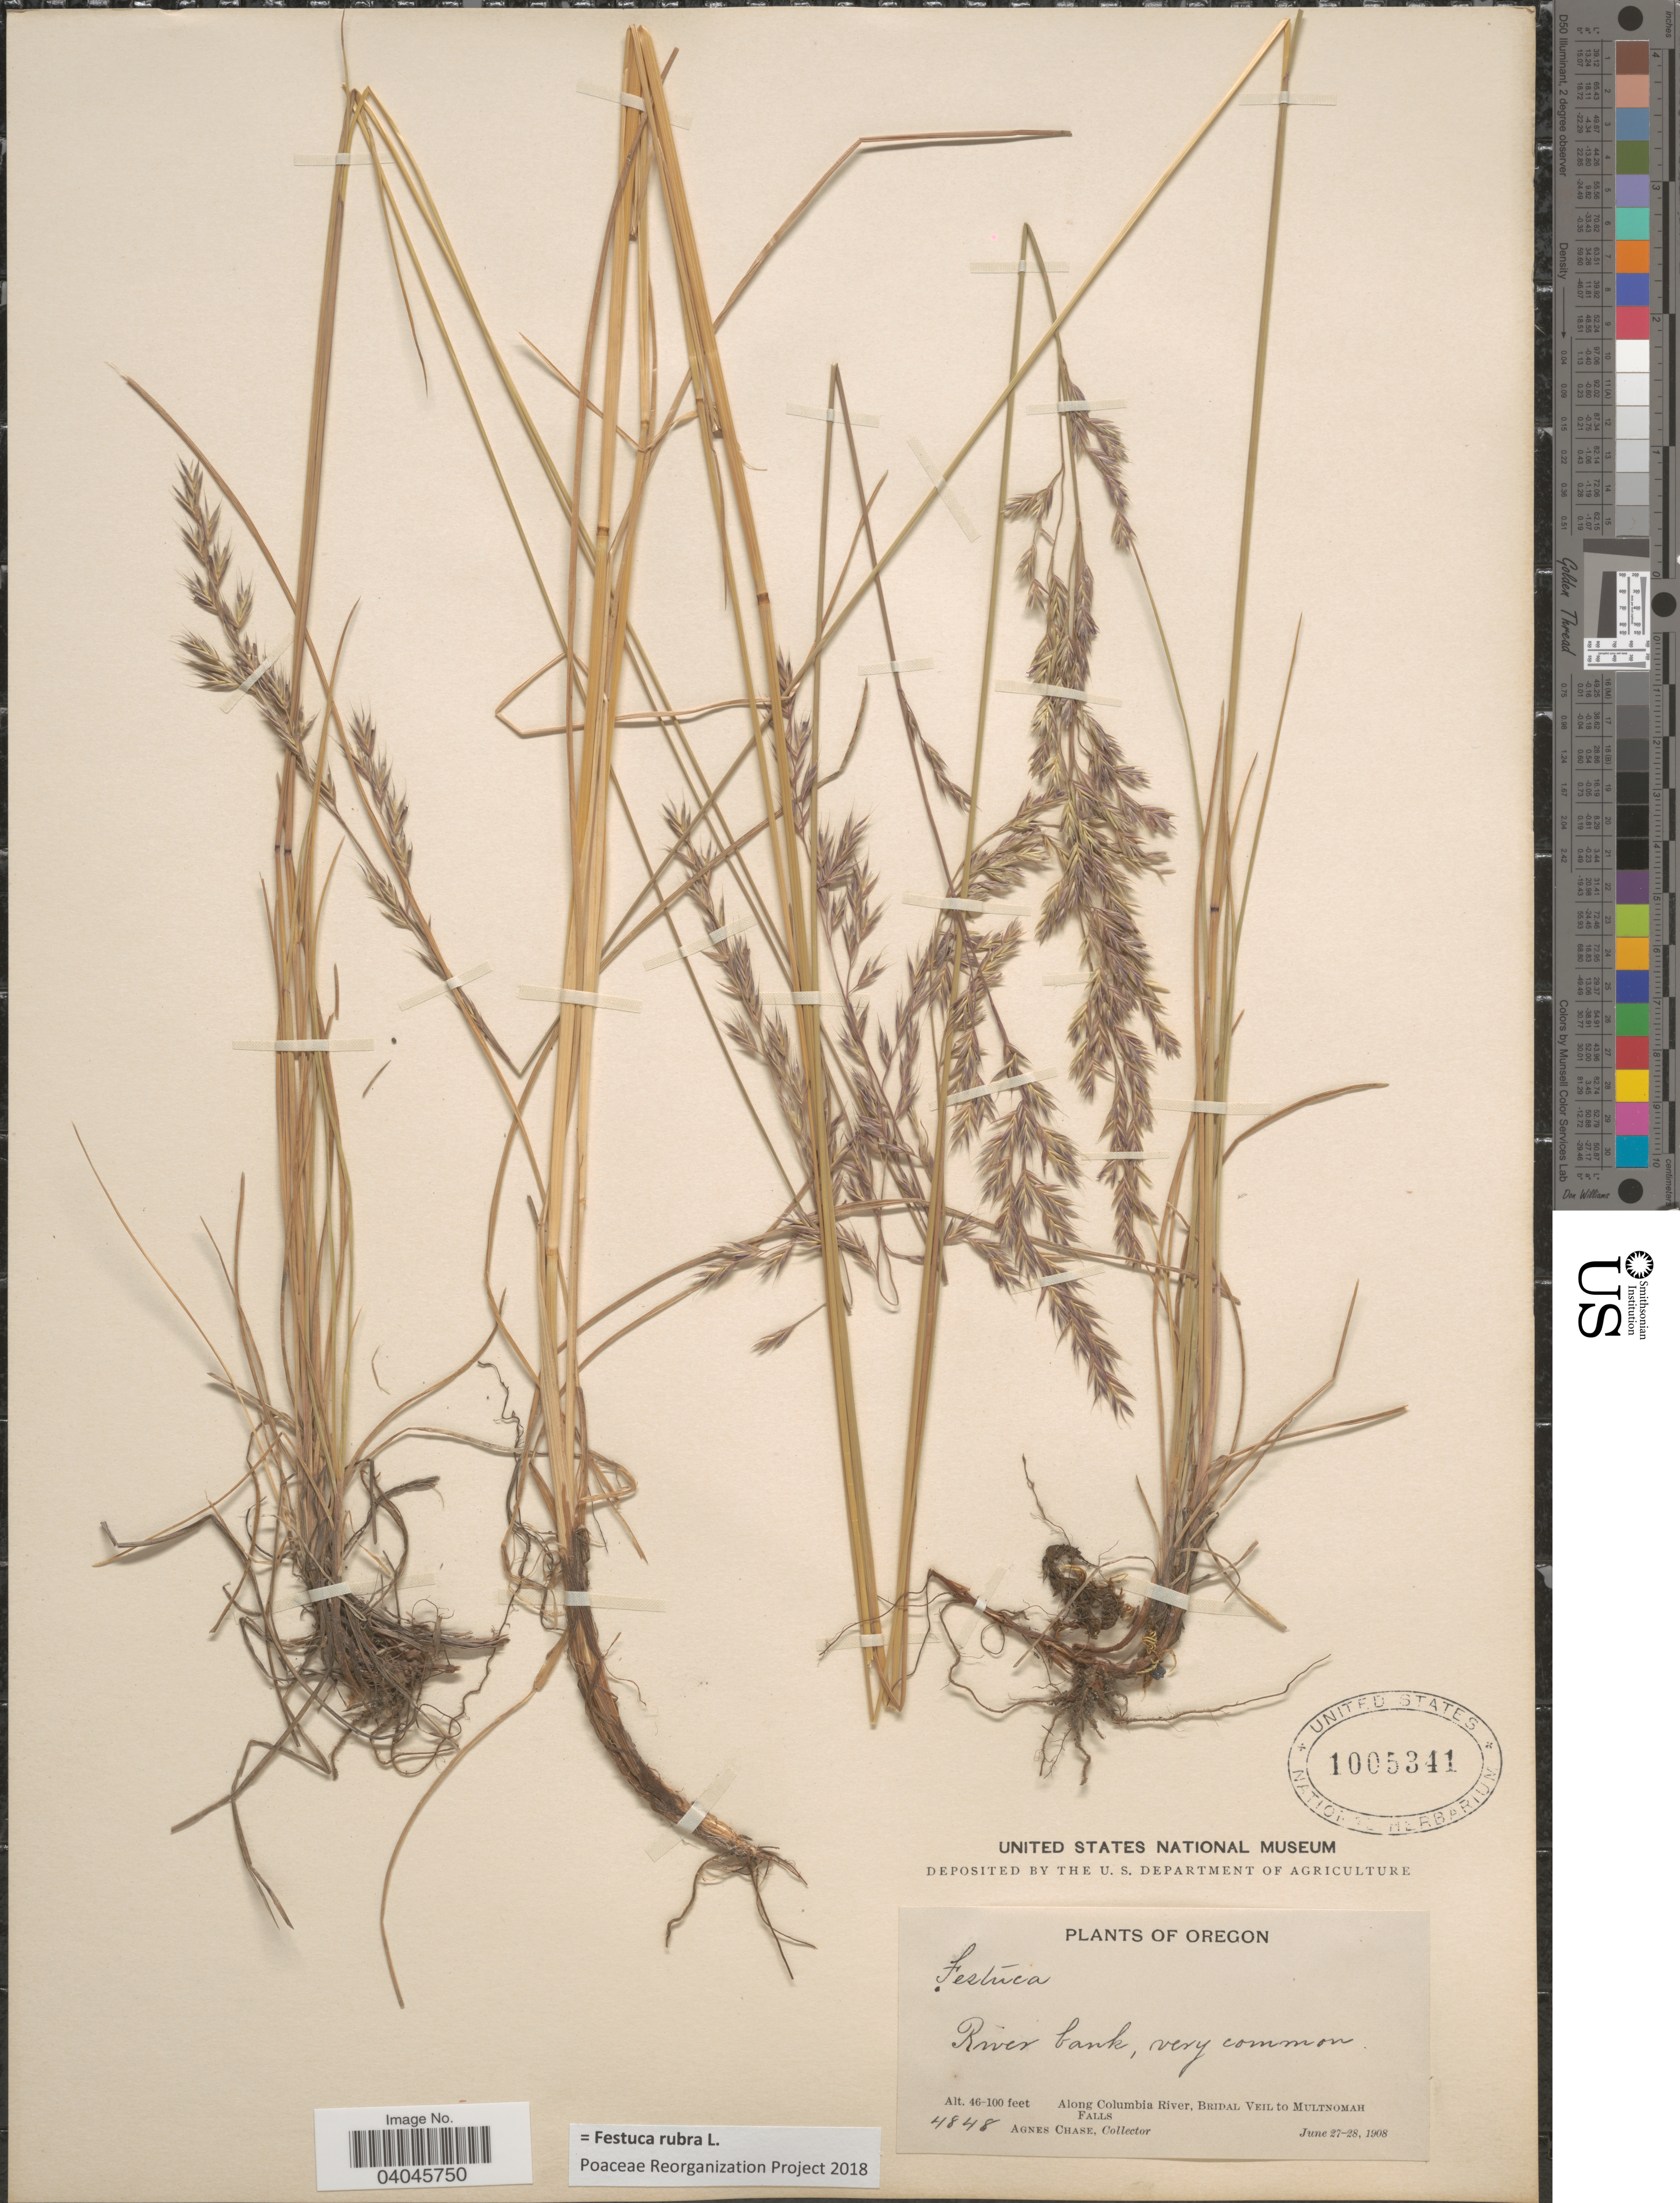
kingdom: Plantae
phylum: Tracheophyta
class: Liliopsida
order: Poales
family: Poaceae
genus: Festuca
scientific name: Festuca rubra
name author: L.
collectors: A. Chase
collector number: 4848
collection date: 1908-06-27/1908-06-28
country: United States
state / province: Oregon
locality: Along Columbia River, Bridal Veil to Multnomah.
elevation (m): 14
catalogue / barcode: US 1005341